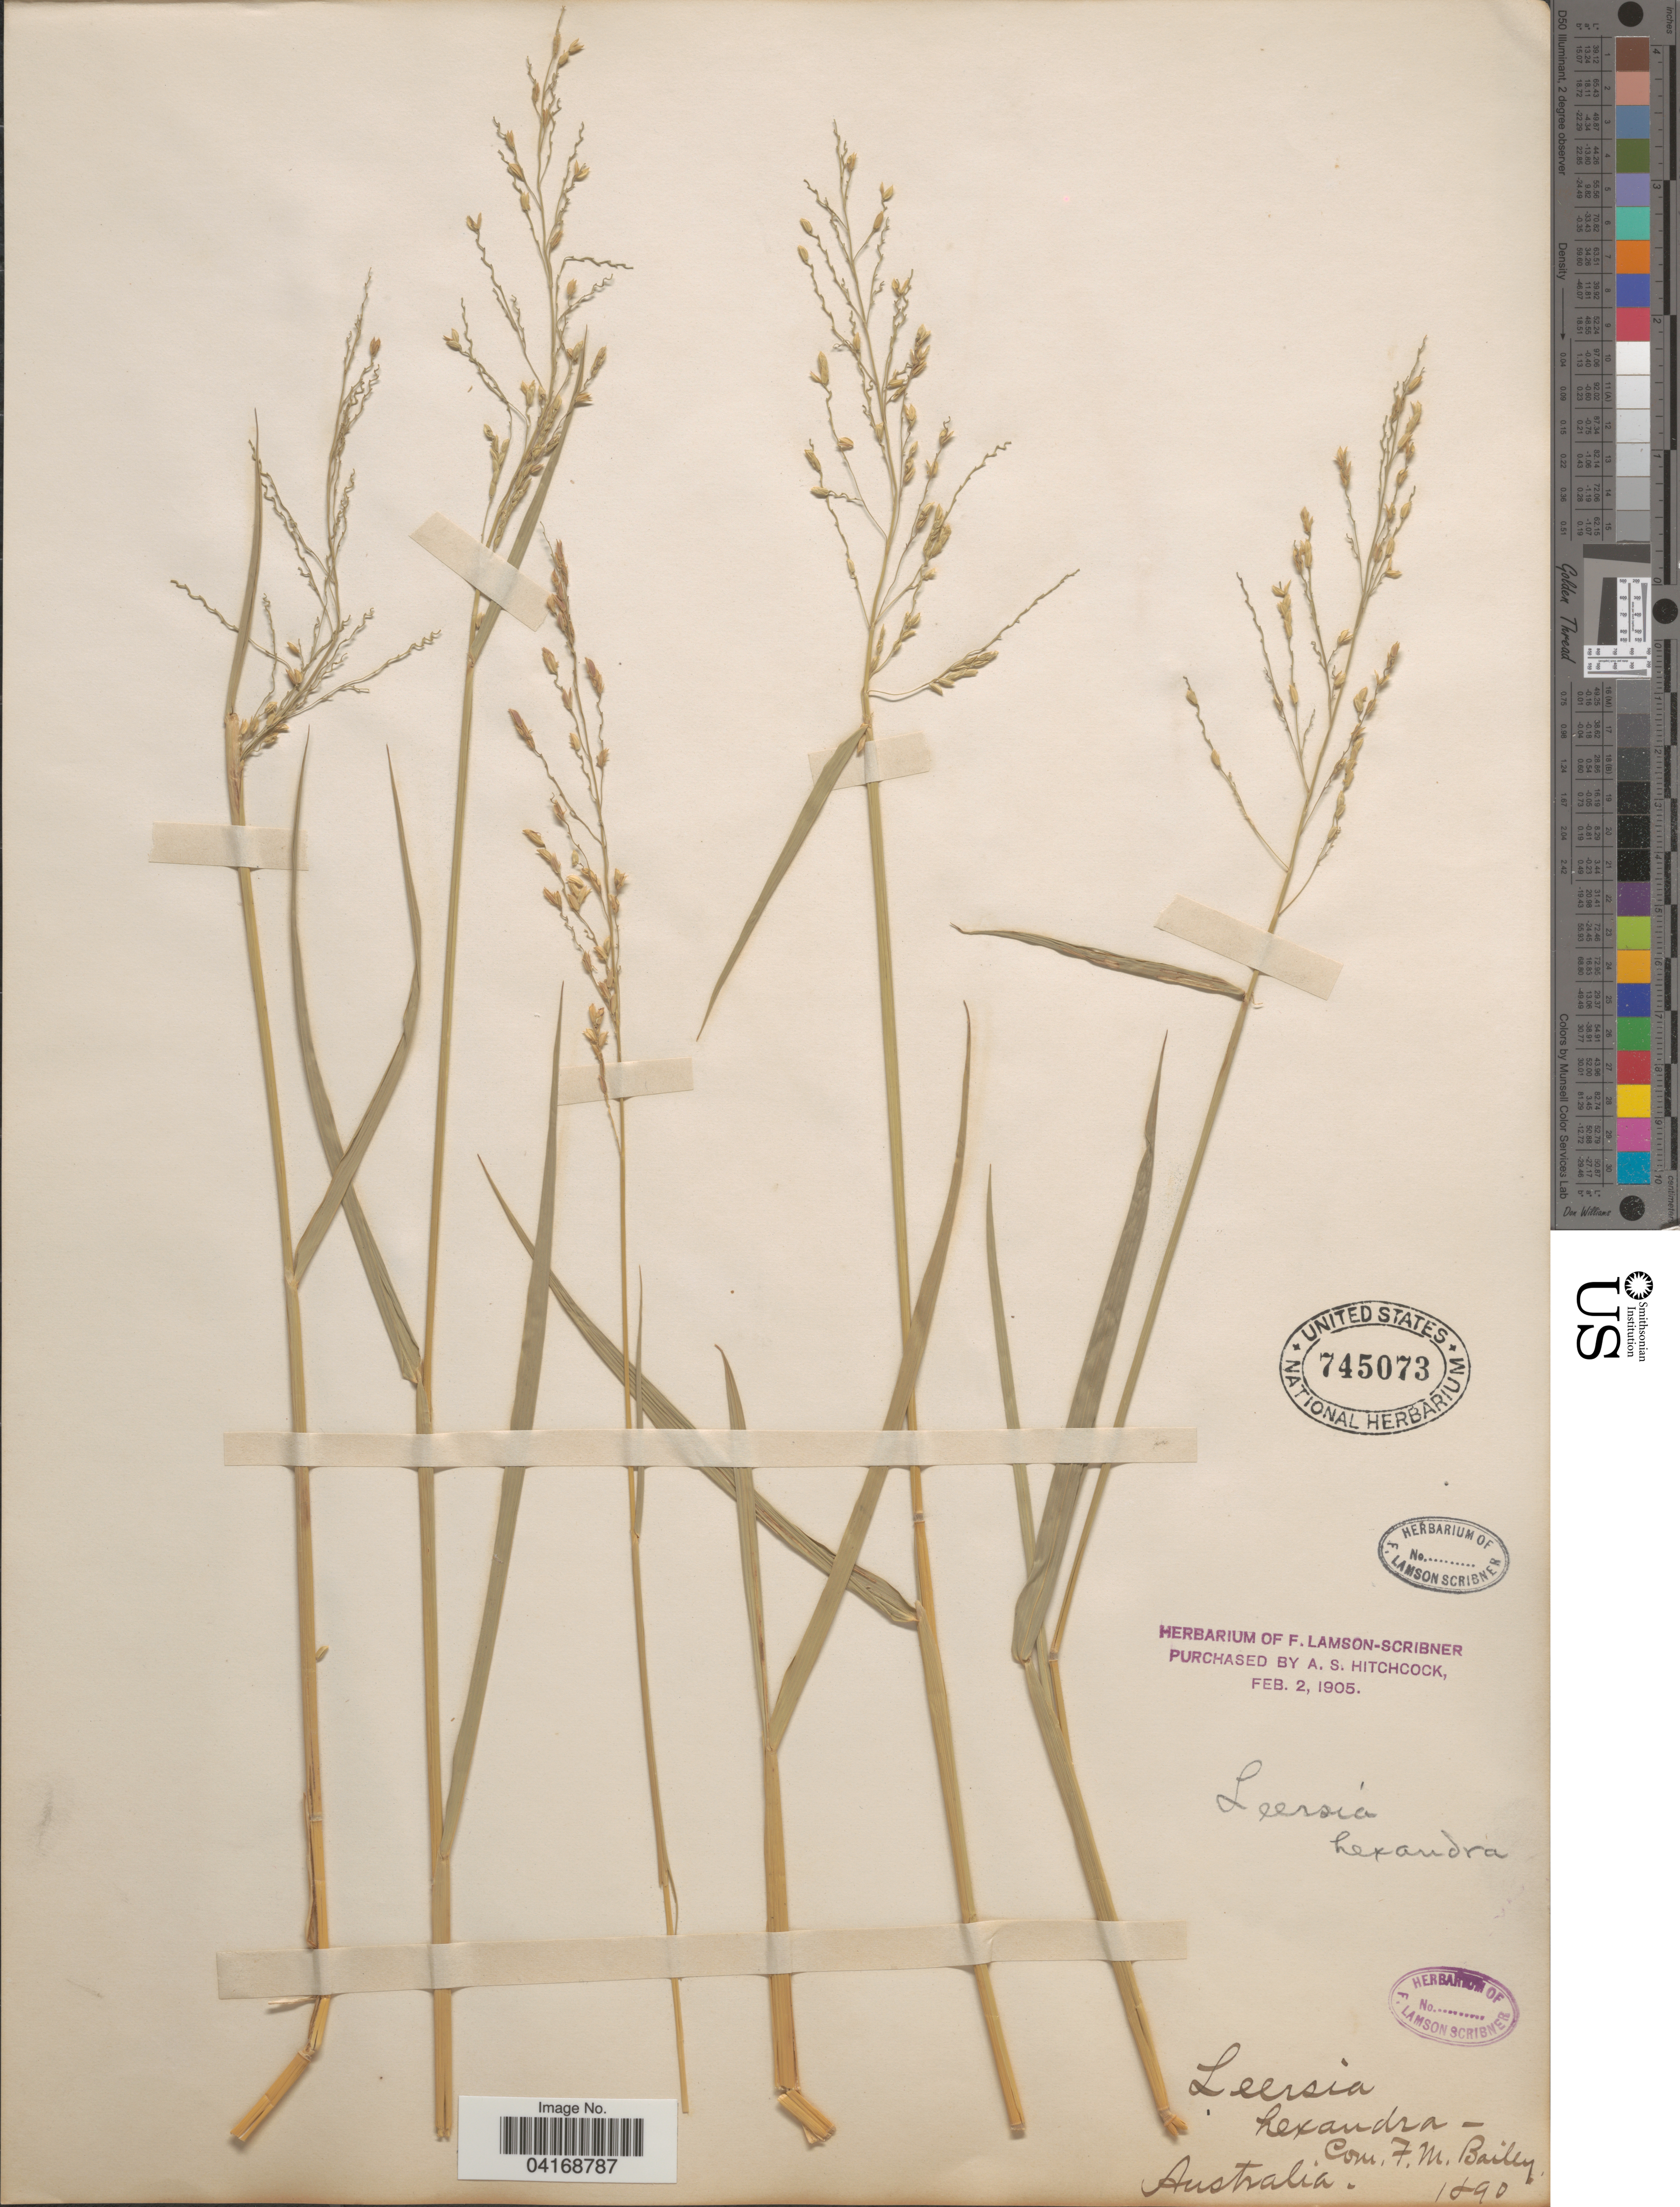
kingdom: Plantae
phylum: Tracheophyta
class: Liliopsida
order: Poales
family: Poaceae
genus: Leersia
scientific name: Leersia hexandra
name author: Sw.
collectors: ex herb. F. Lamson Scribner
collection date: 1890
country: Australia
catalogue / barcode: US 745073